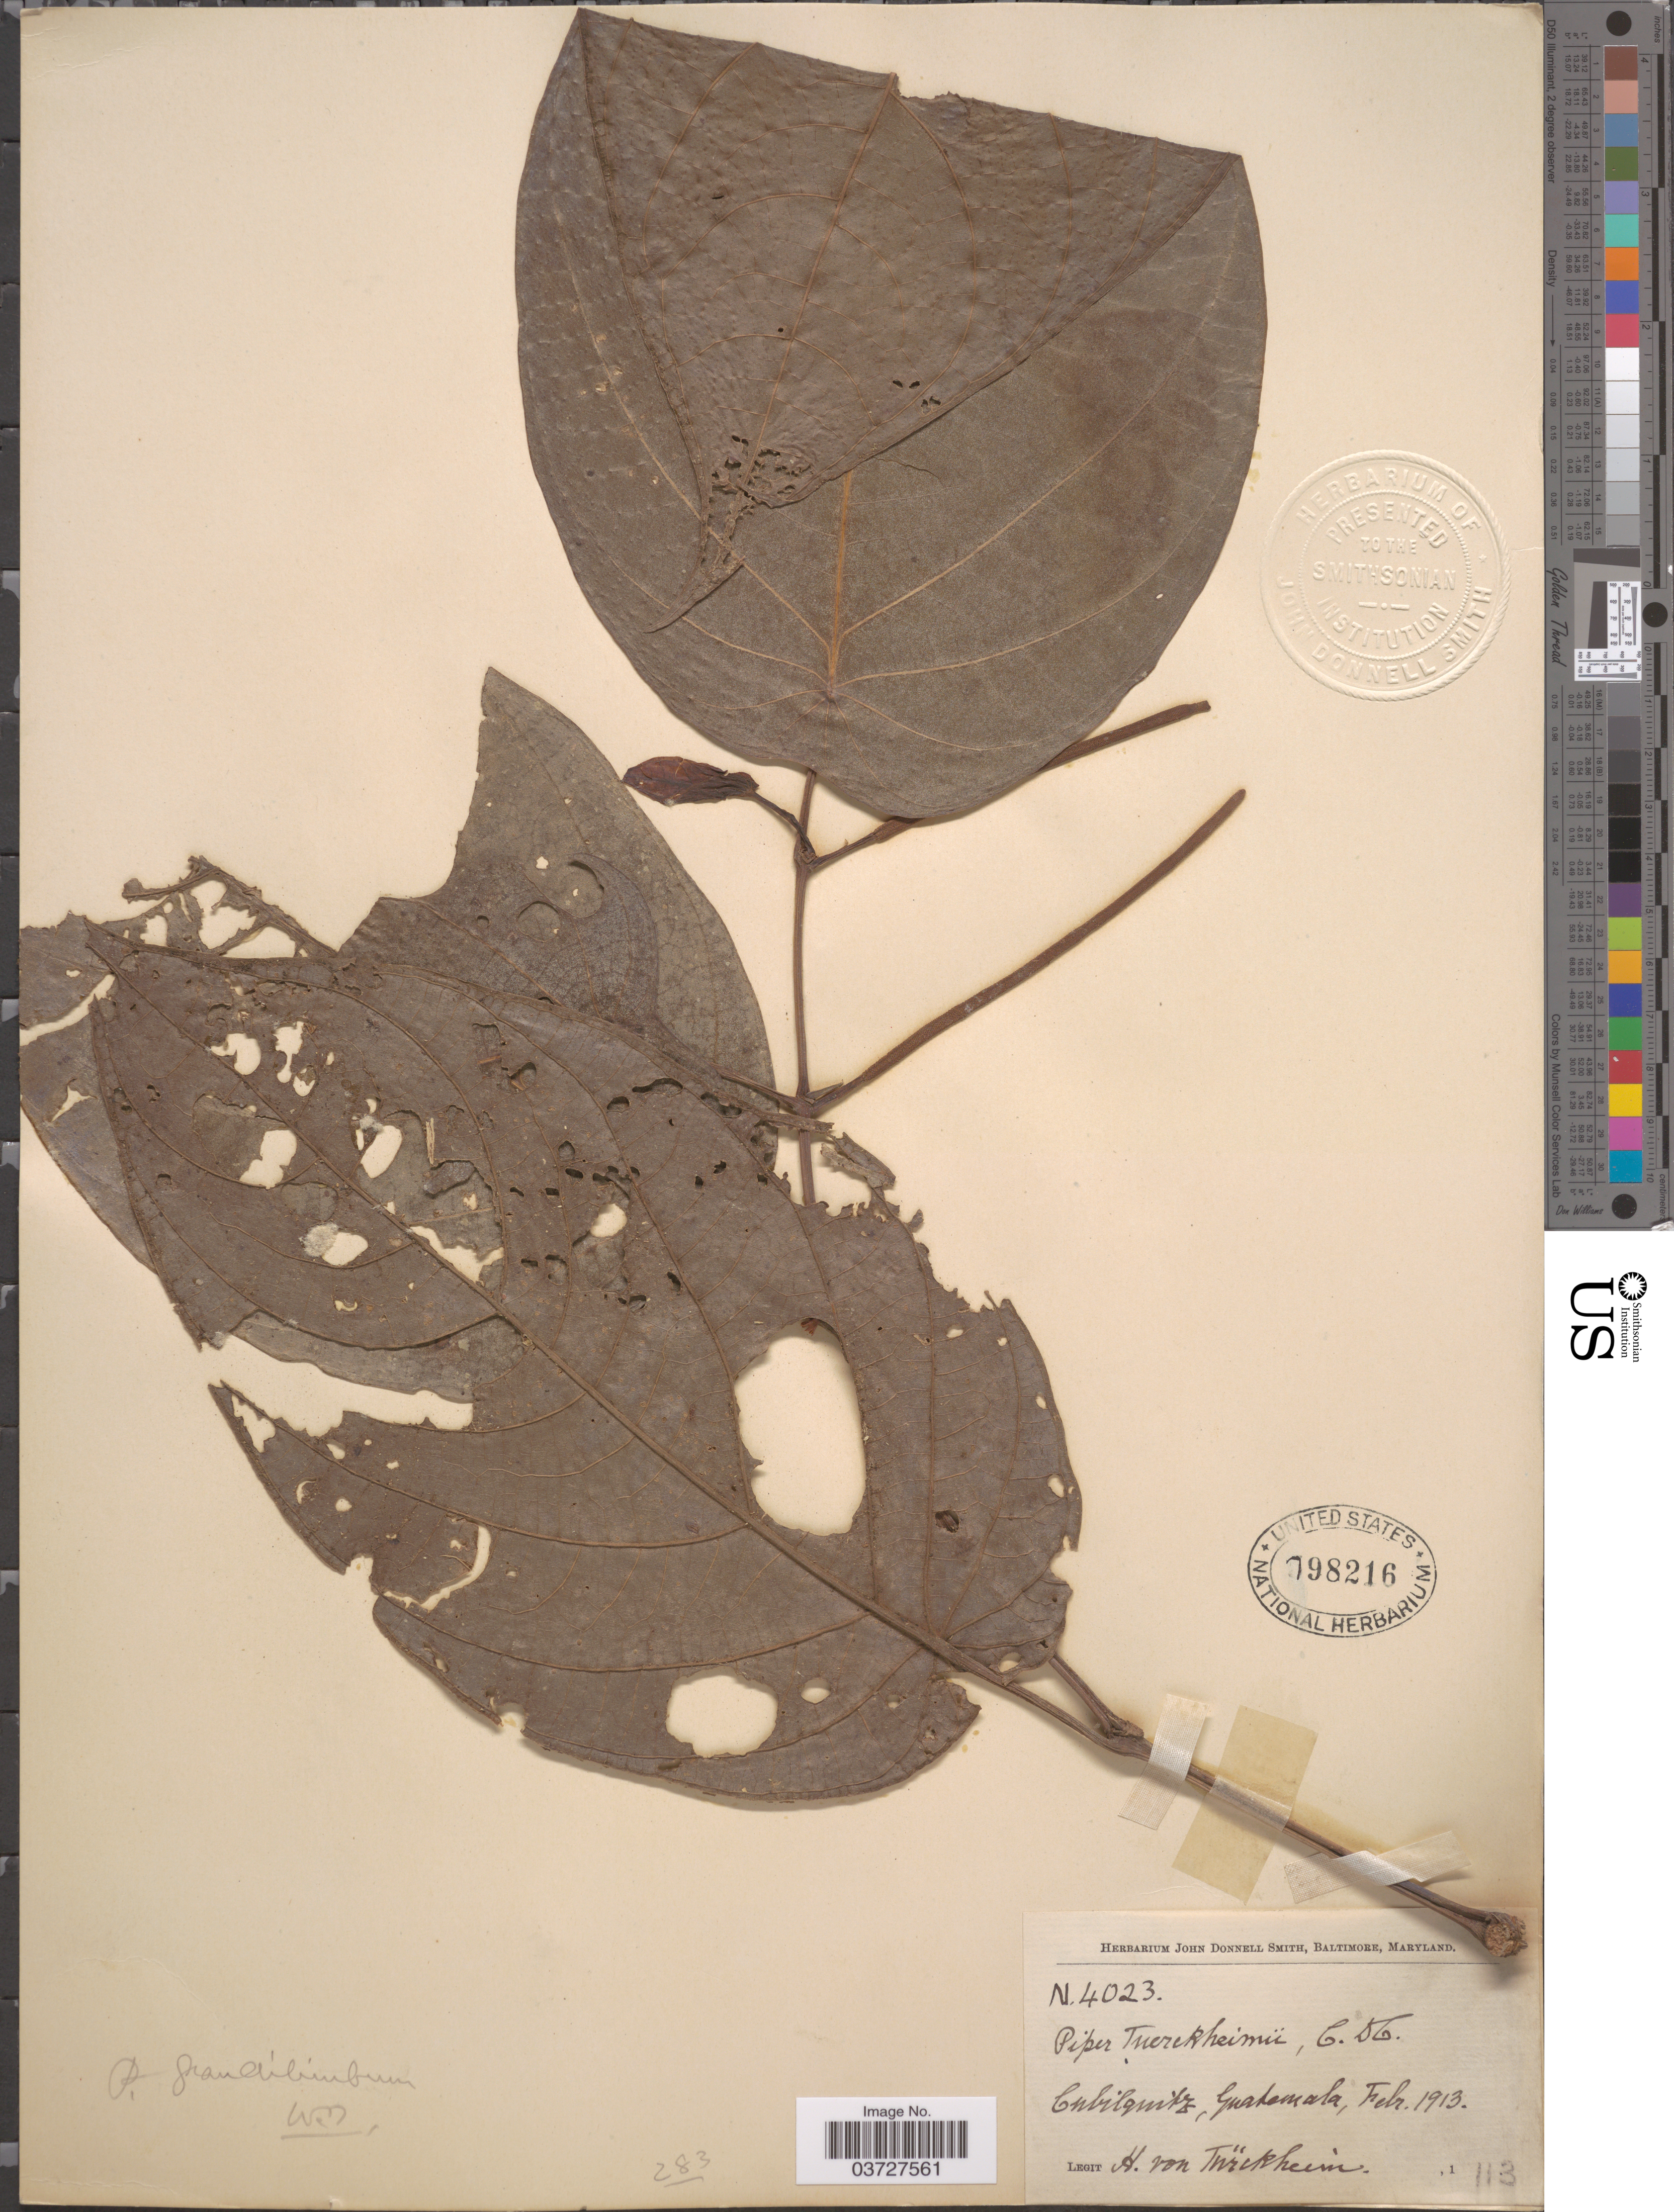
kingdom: Plantae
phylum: Tracheophyta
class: Magnoliopsida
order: Piperales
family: Piperaceae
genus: Piper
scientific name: Piper grandilimbum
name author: C. DC.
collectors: H. von Türckheim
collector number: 4023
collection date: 1913-02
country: Guatemala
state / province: Alta Verapaz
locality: Cubilquitz.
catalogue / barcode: US 798216